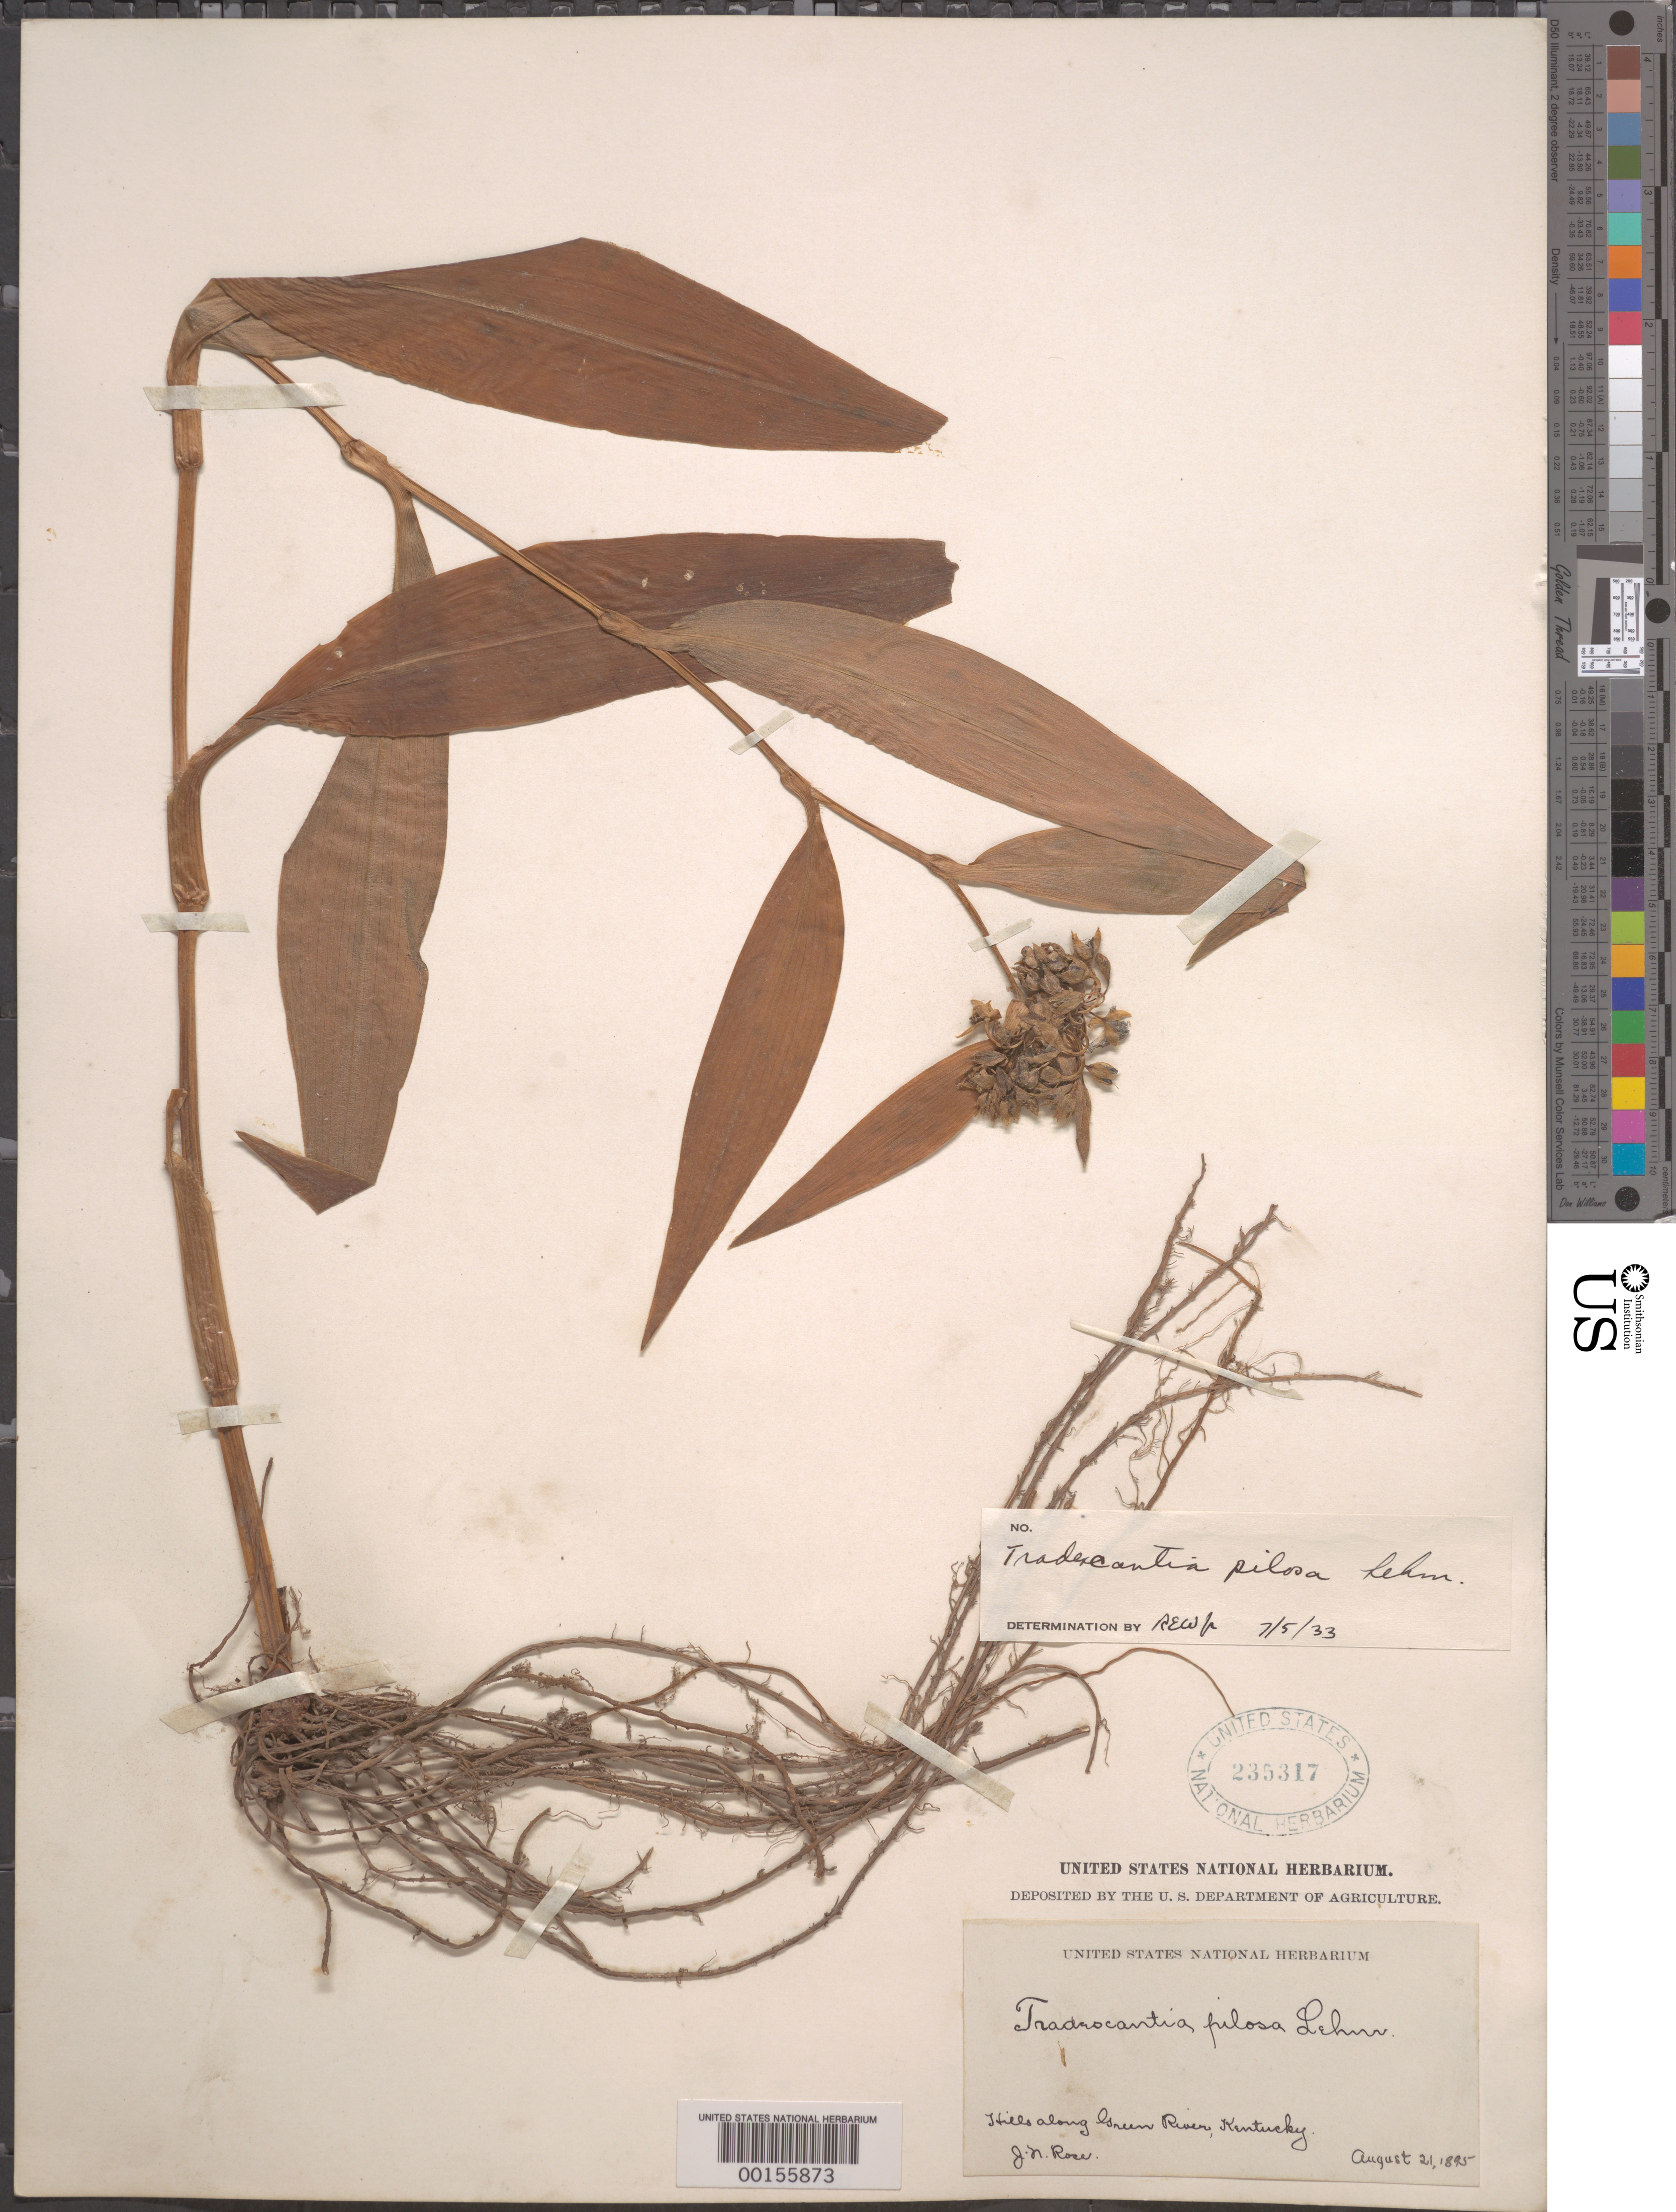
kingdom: Plantae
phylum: Tracheophyta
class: Liliopsida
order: Commelinales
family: Commelinaceae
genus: Tradescantia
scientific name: Tradescantia subaspera var. subaspera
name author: Ker Gawl.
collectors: J. N. Rose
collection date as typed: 21 Aug 1895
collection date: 1895-08-21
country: United States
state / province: Kentucky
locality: Green river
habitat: Hills along river bank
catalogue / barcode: US 235317